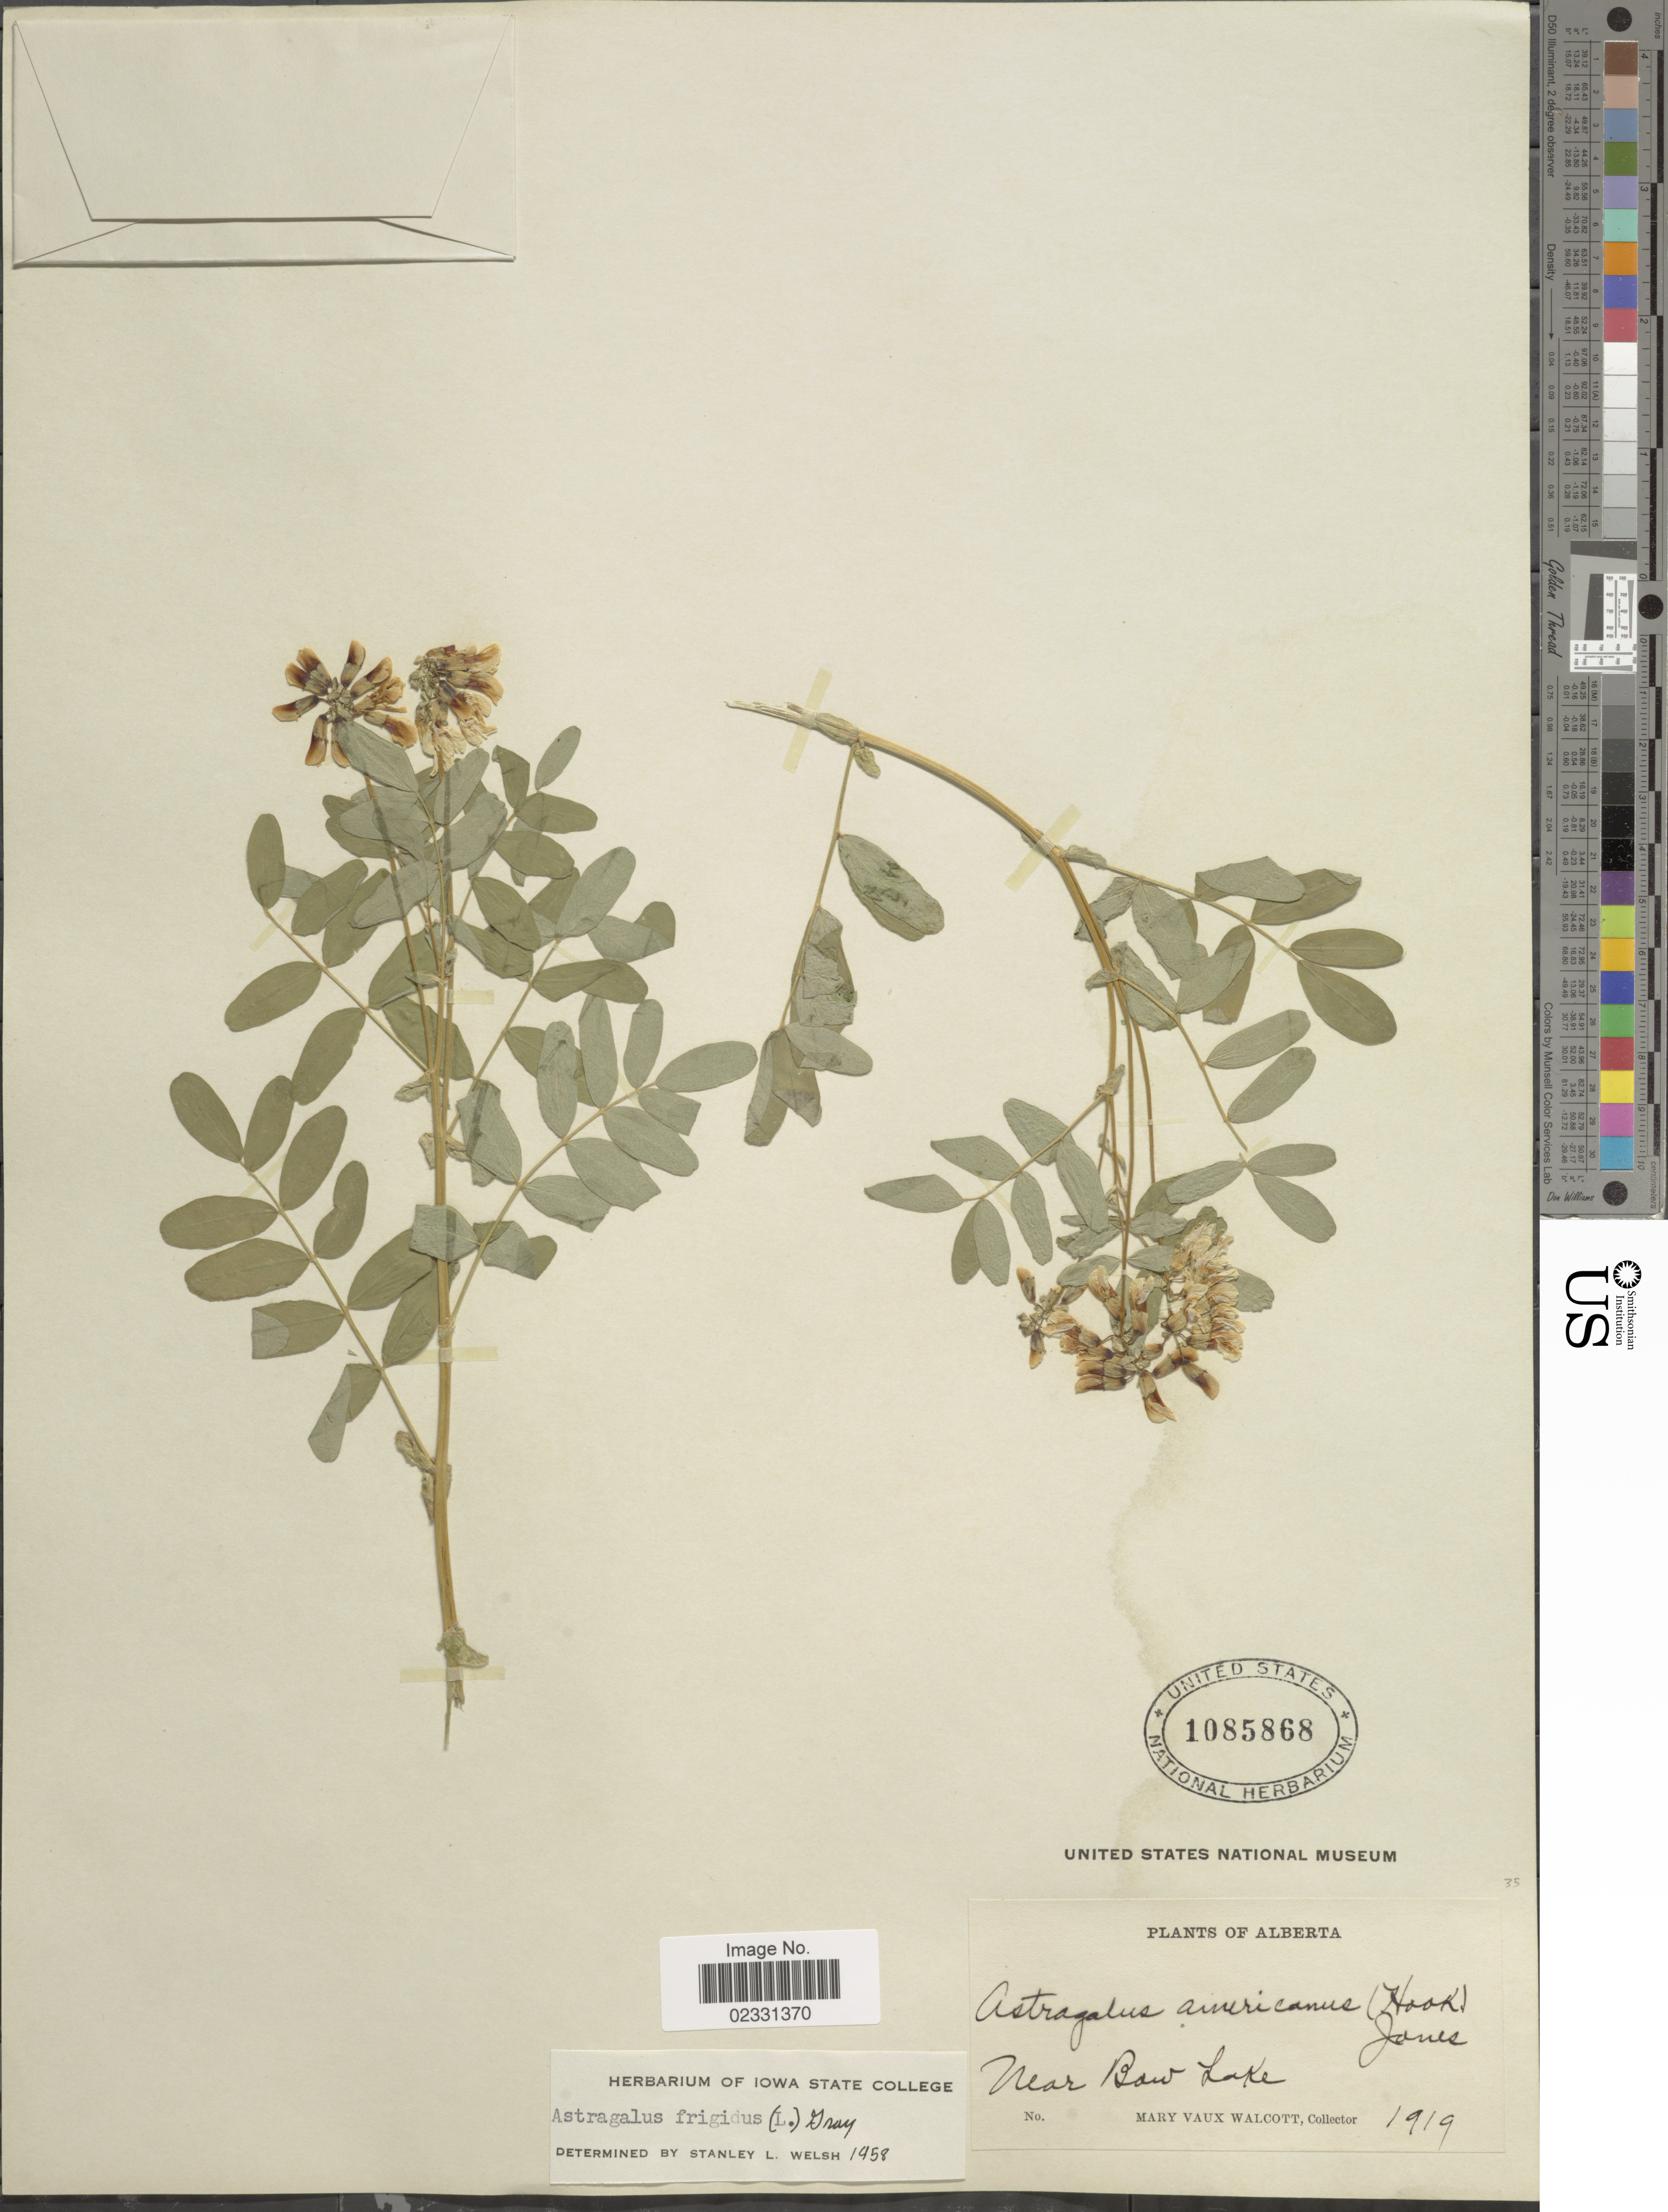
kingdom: Plantae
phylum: Tracheophyta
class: Magnoliopsida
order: Fabales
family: Fabaceae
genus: Astragalus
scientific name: Astragalus frigidus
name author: (L.) A. Gray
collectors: M. Walcott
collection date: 1919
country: Canada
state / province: Alberta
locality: Near Bow Lake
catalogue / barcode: US 1085868